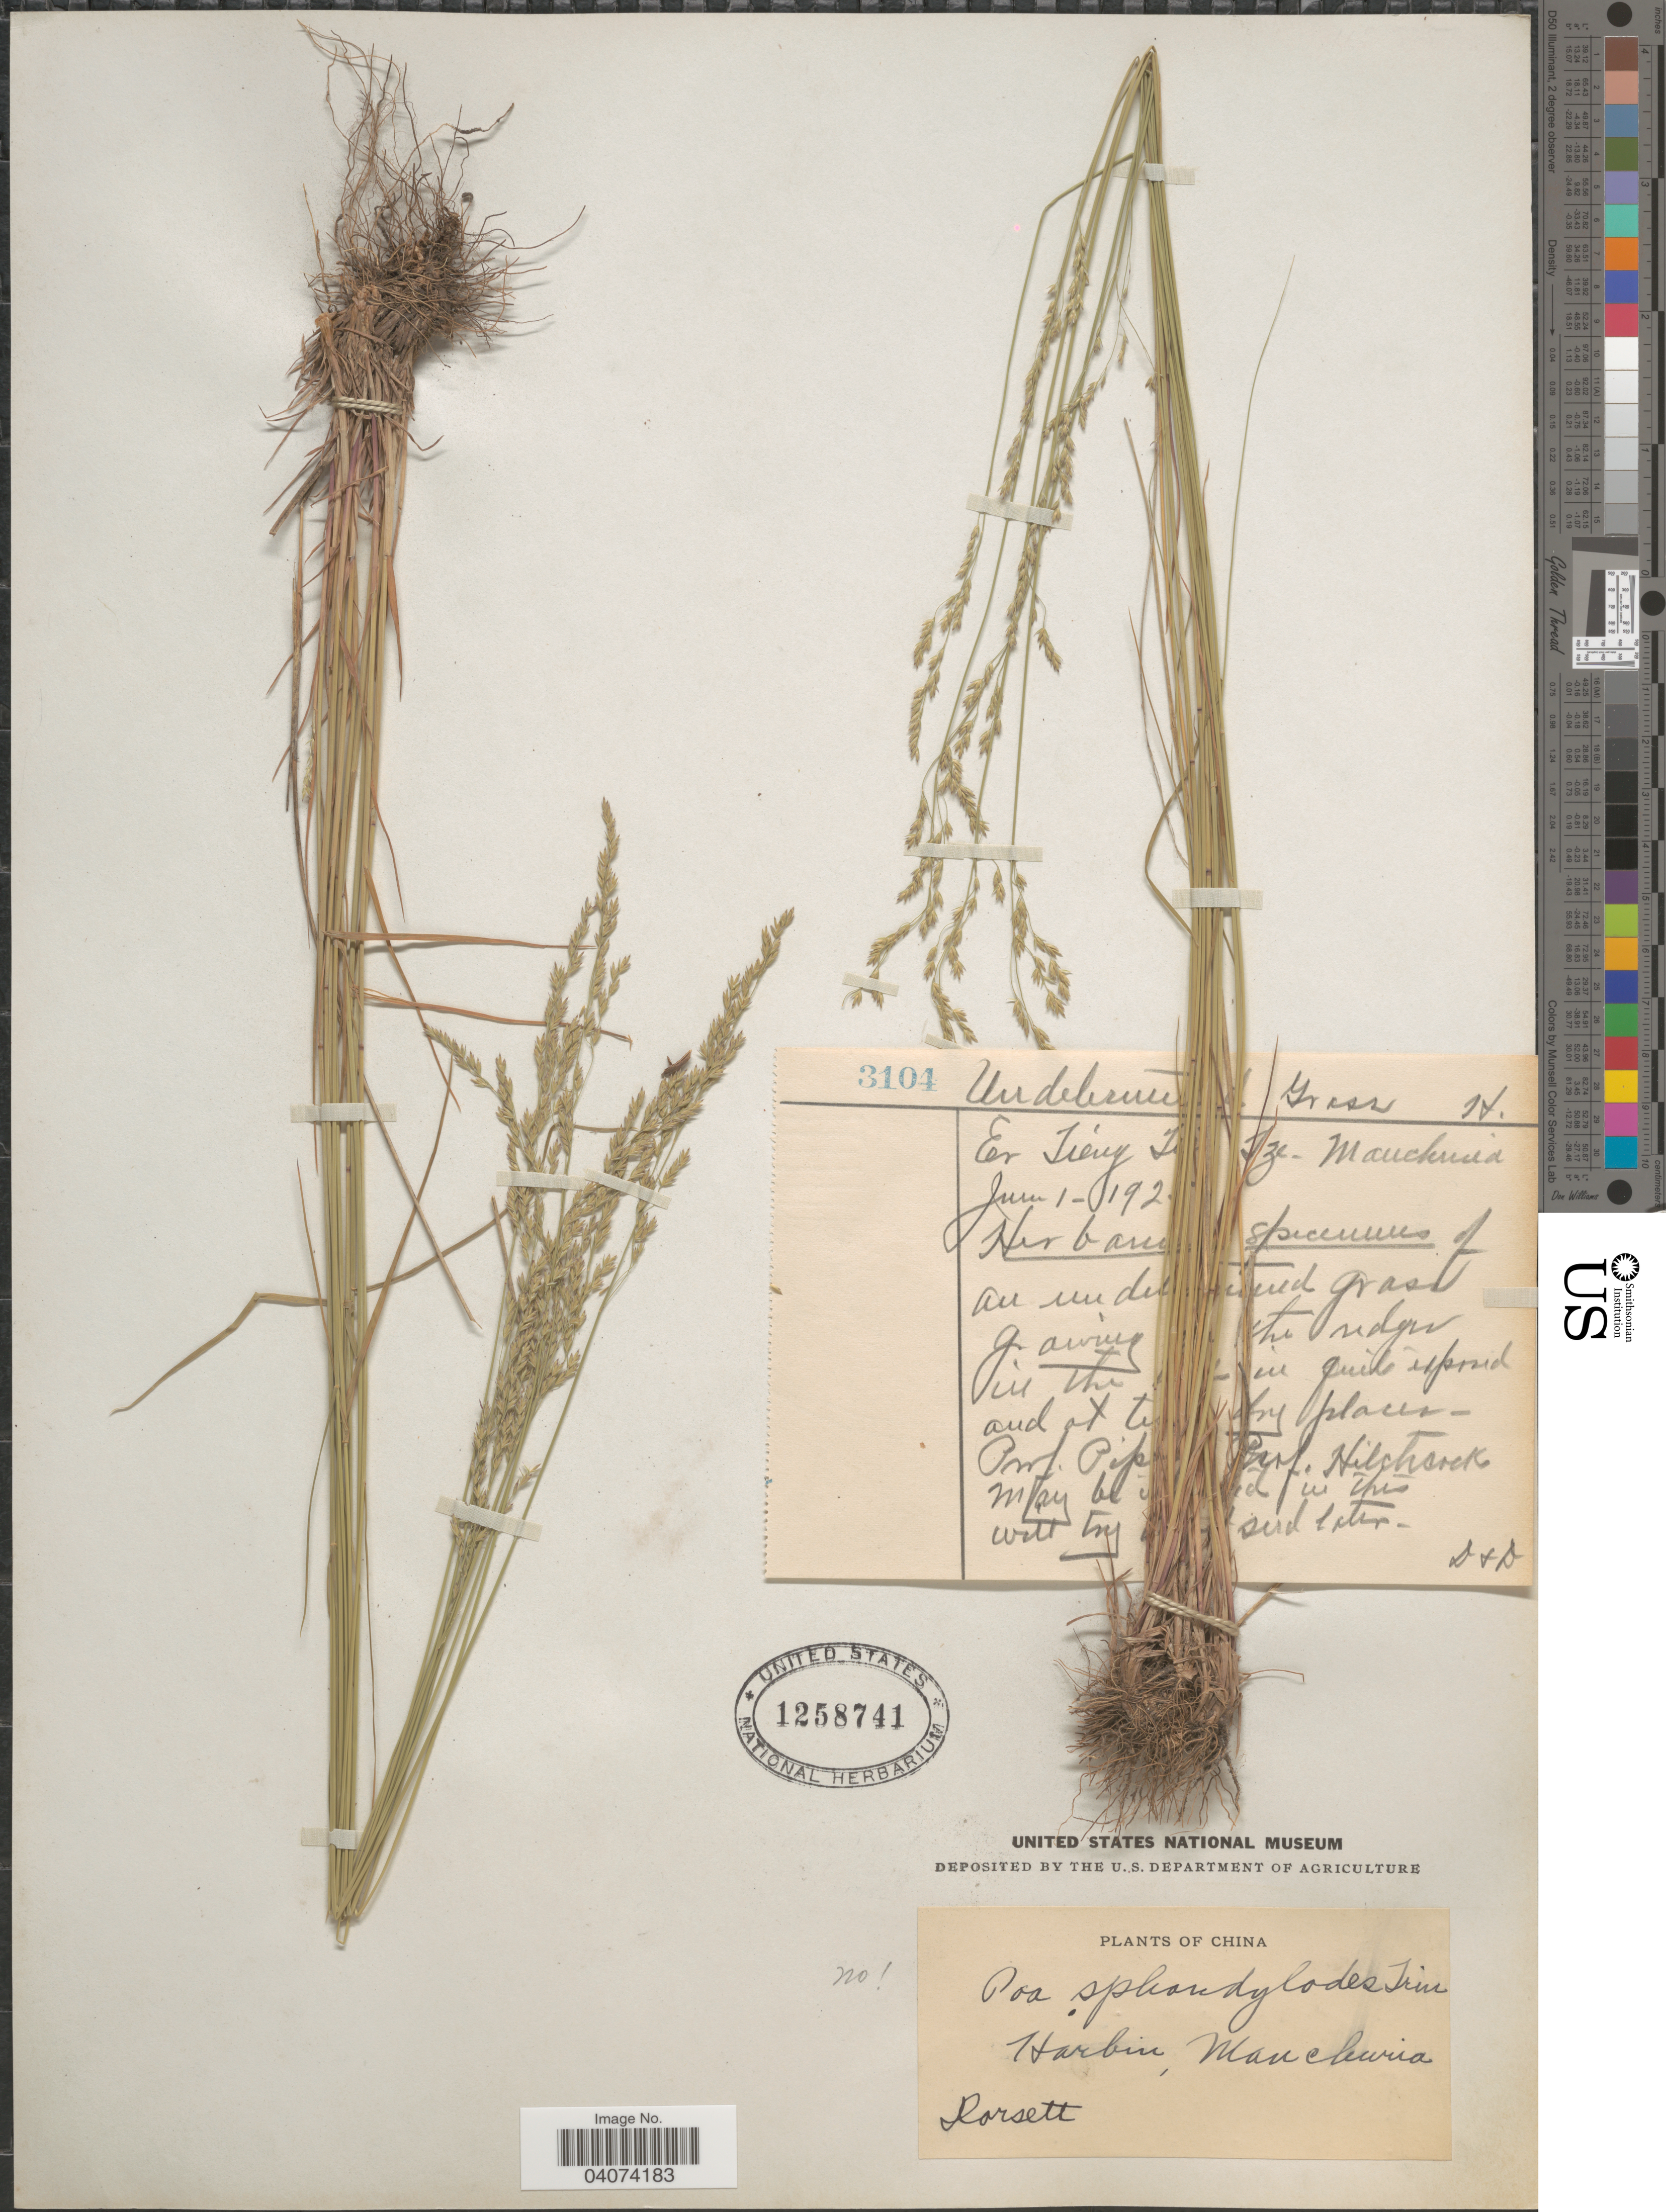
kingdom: Plantae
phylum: Tracheophyta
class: Liliopsida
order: Poales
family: Poaceae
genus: Poa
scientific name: Poa urssulensis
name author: Trin.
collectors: -- Dorsett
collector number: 3104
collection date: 1925-06-01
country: China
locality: Eer[interpreted] Tieng [illegible text] tze- Manchuria. Harbin, Manchuria.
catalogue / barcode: US 1258741